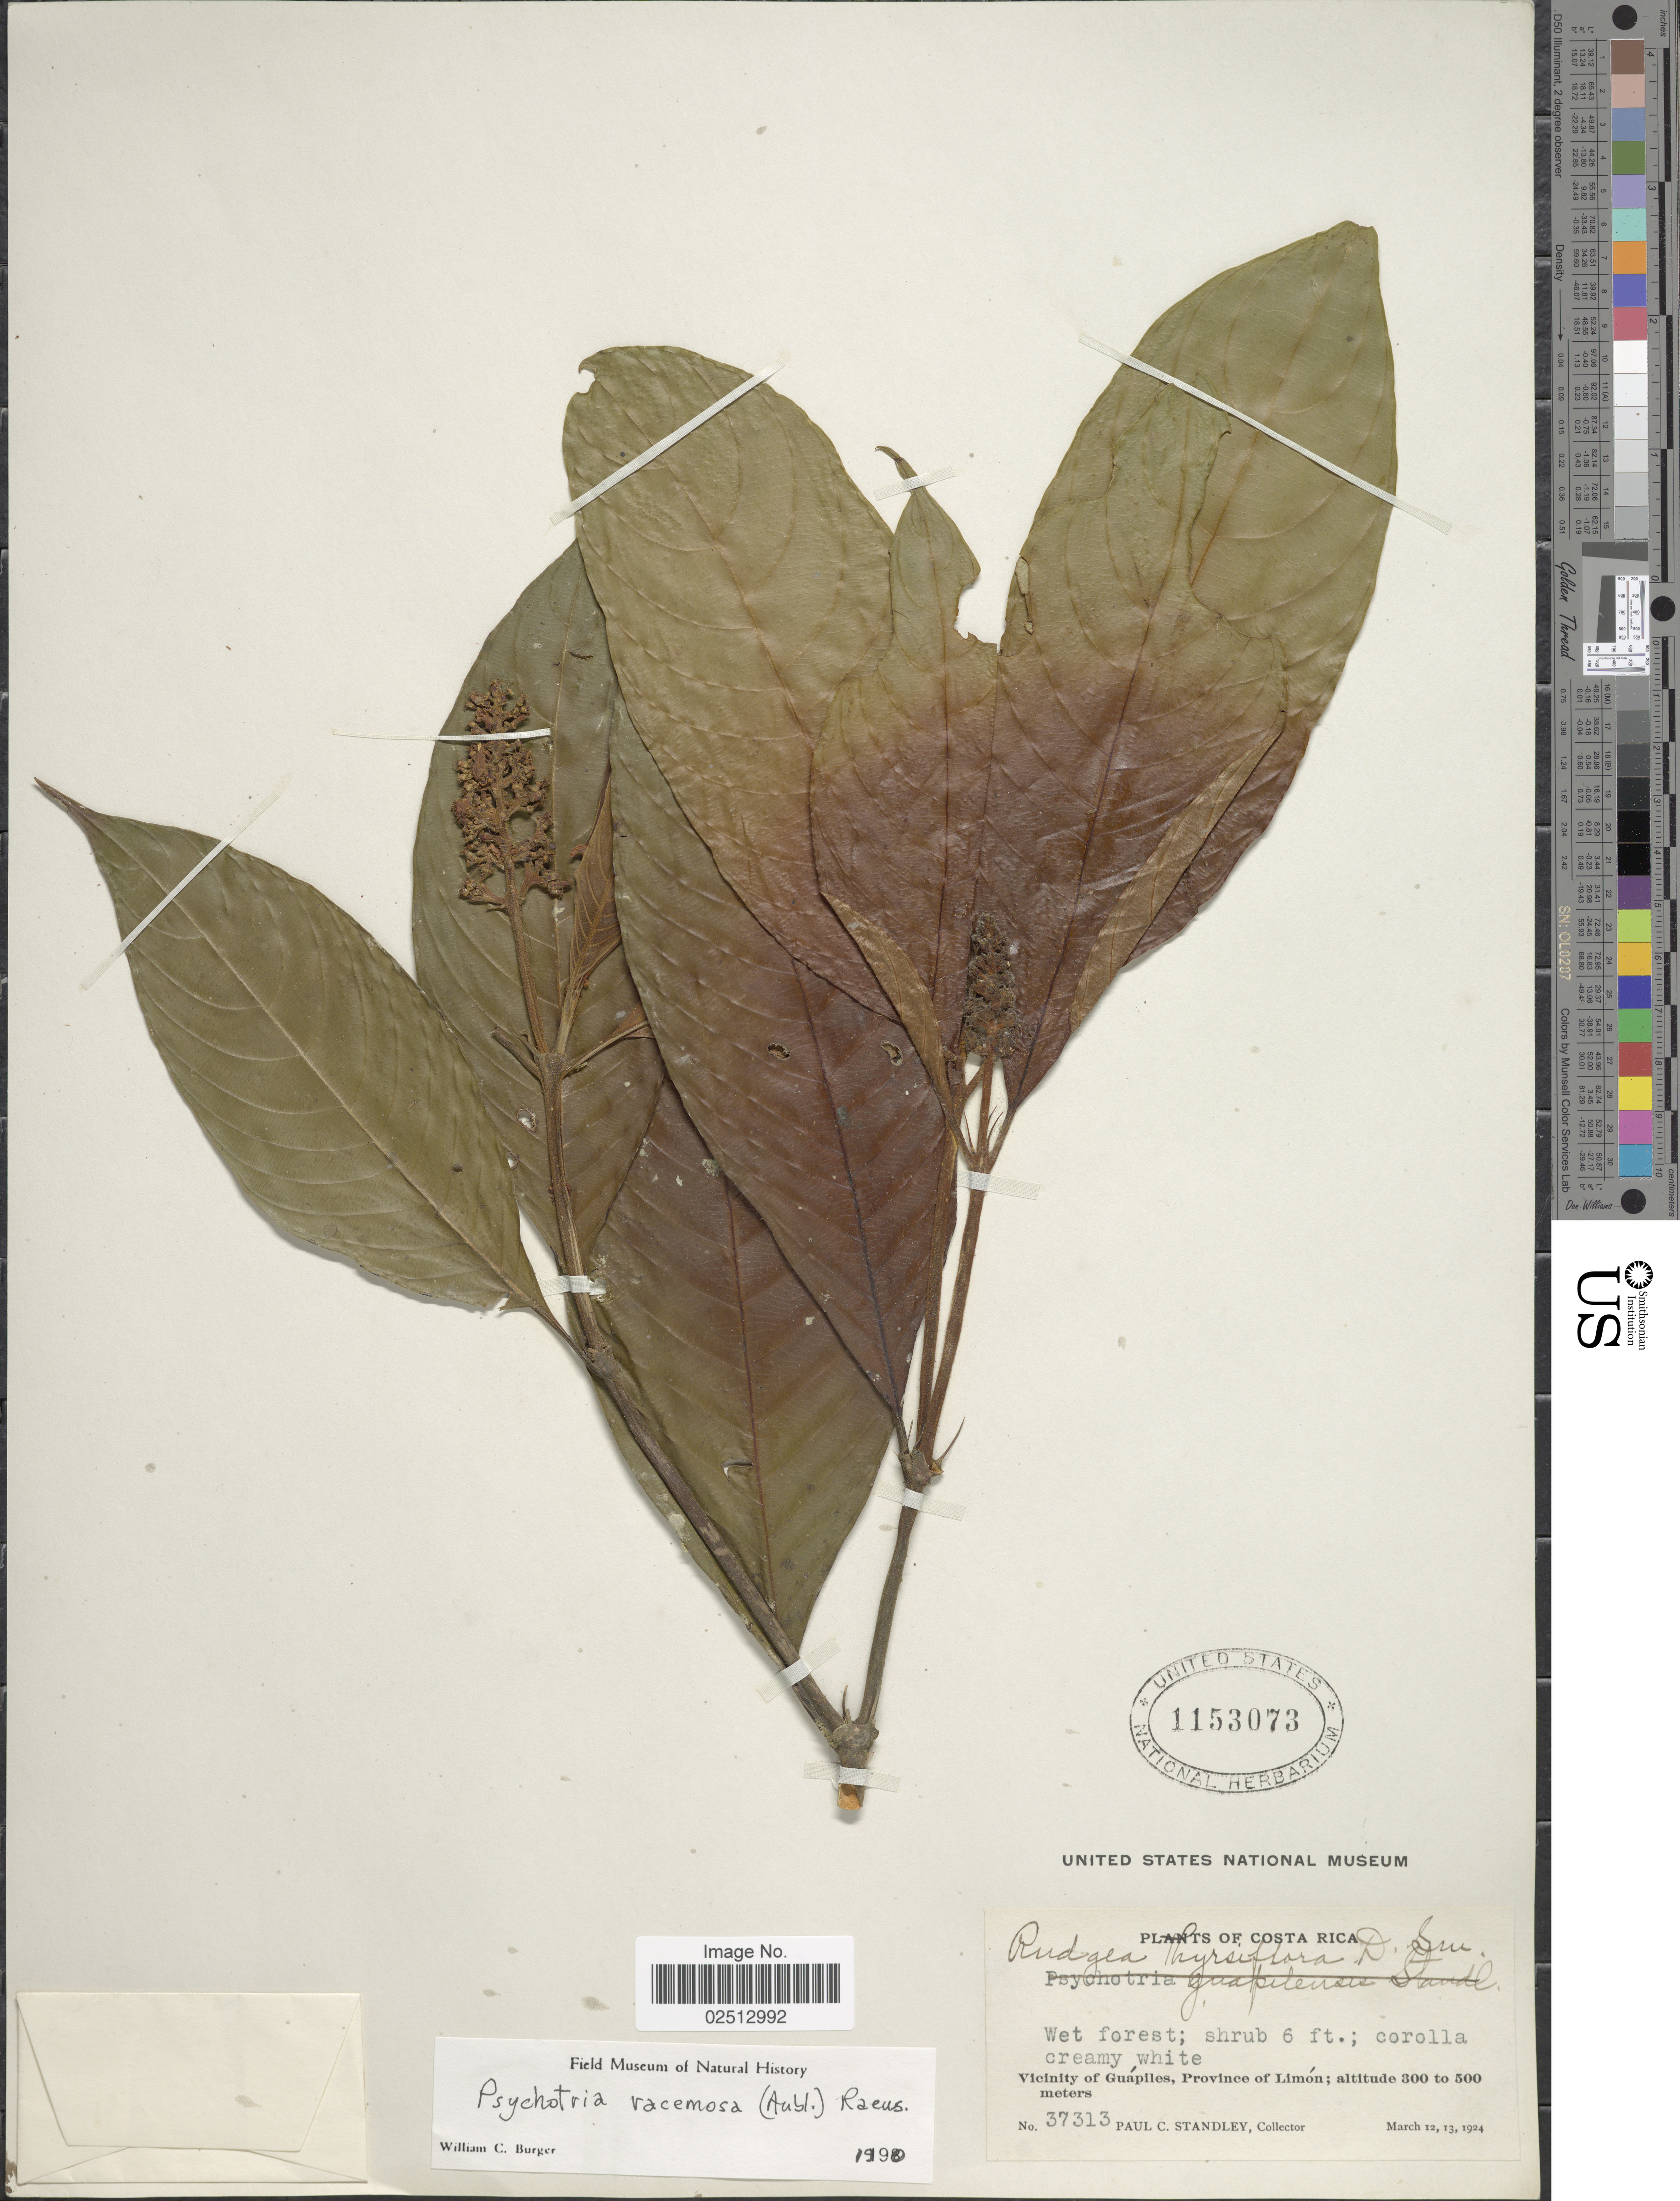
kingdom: Plantae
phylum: Tracheophyta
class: Magnoliopsida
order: Gentianales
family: Rubiaceae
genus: Psychotria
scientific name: Psychotria racemosa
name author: Rich.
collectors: P. C. Standley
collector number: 37313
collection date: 1924-03-12/1924-03-13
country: Costa Rica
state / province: Limón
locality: Vicinity of Guapiles, Province of Limon.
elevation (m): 300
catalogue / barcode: US 1153073